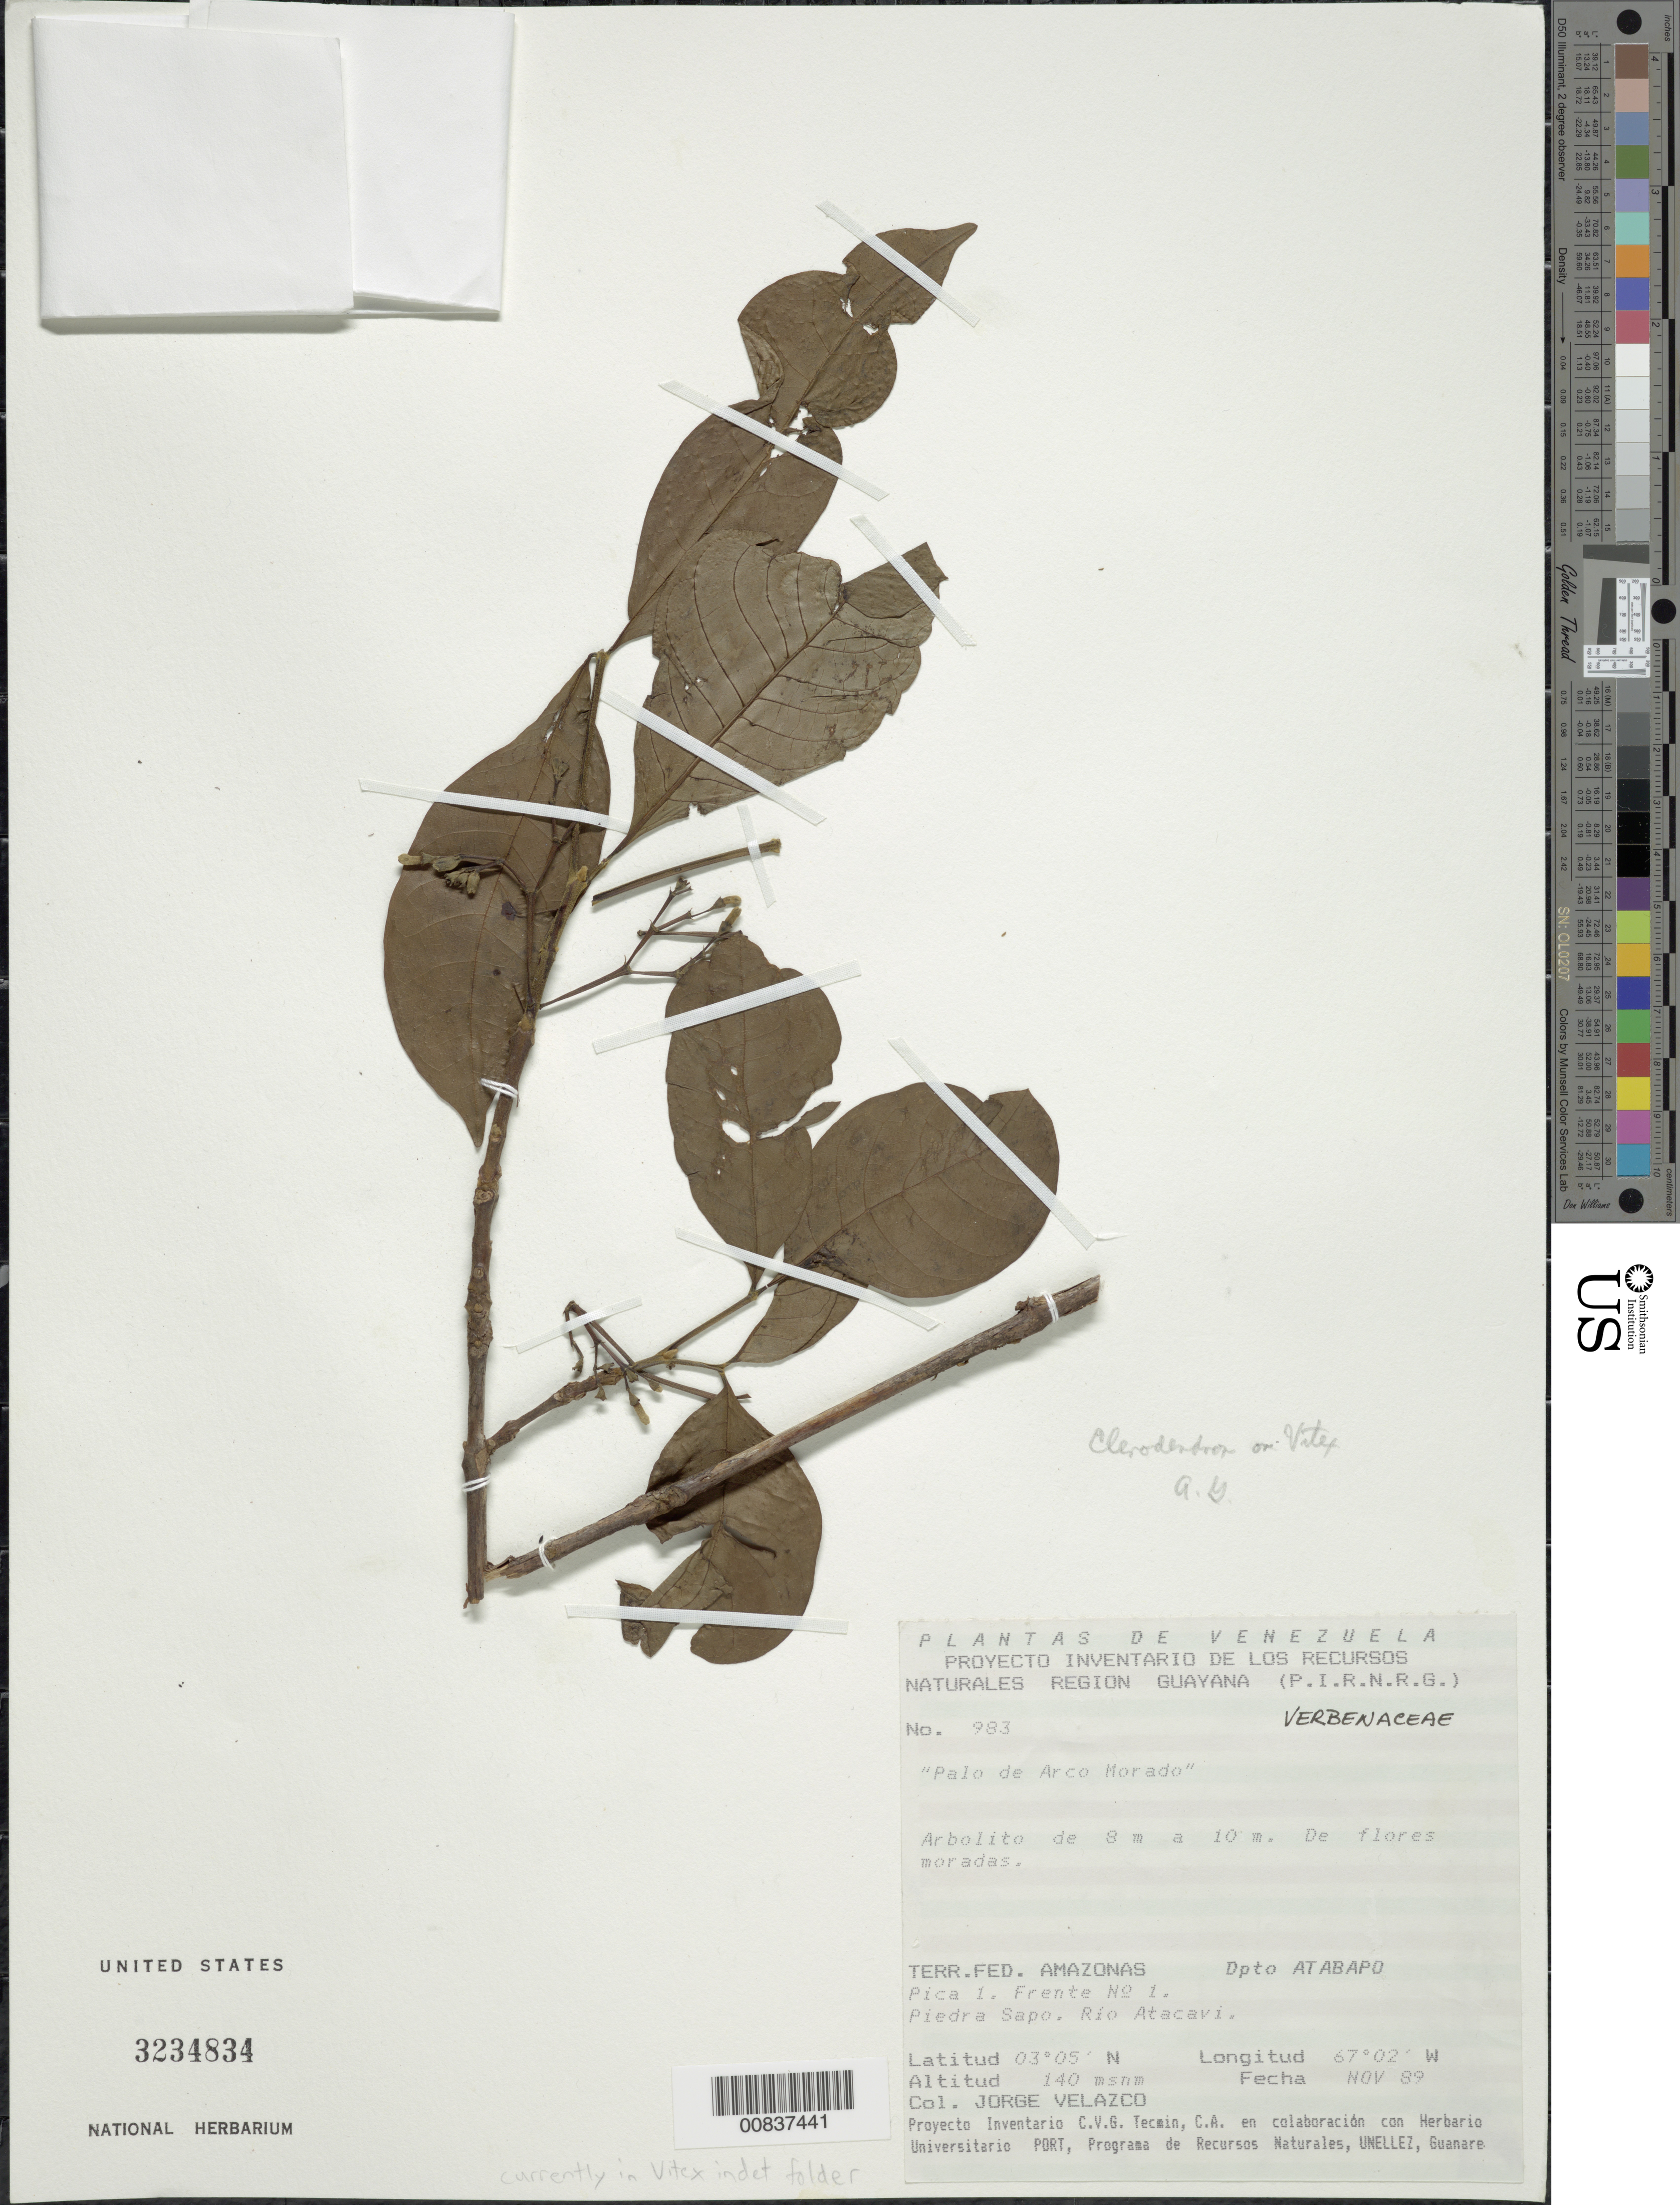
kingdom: Plantae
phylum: Tracheophyta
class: Magnoliopsida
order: Lamiales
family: Lamiaceae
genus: Vitex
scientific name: Vitex sp.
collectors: J. Velazco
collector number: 983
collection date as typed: Nov-89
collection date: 1989-11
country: Venezuela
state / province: Amazonas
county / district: Atabapo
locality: Pica 1, Frente no.1. Piedra Sapo, Río Atacavi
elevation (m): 140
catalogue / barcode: US 3234834